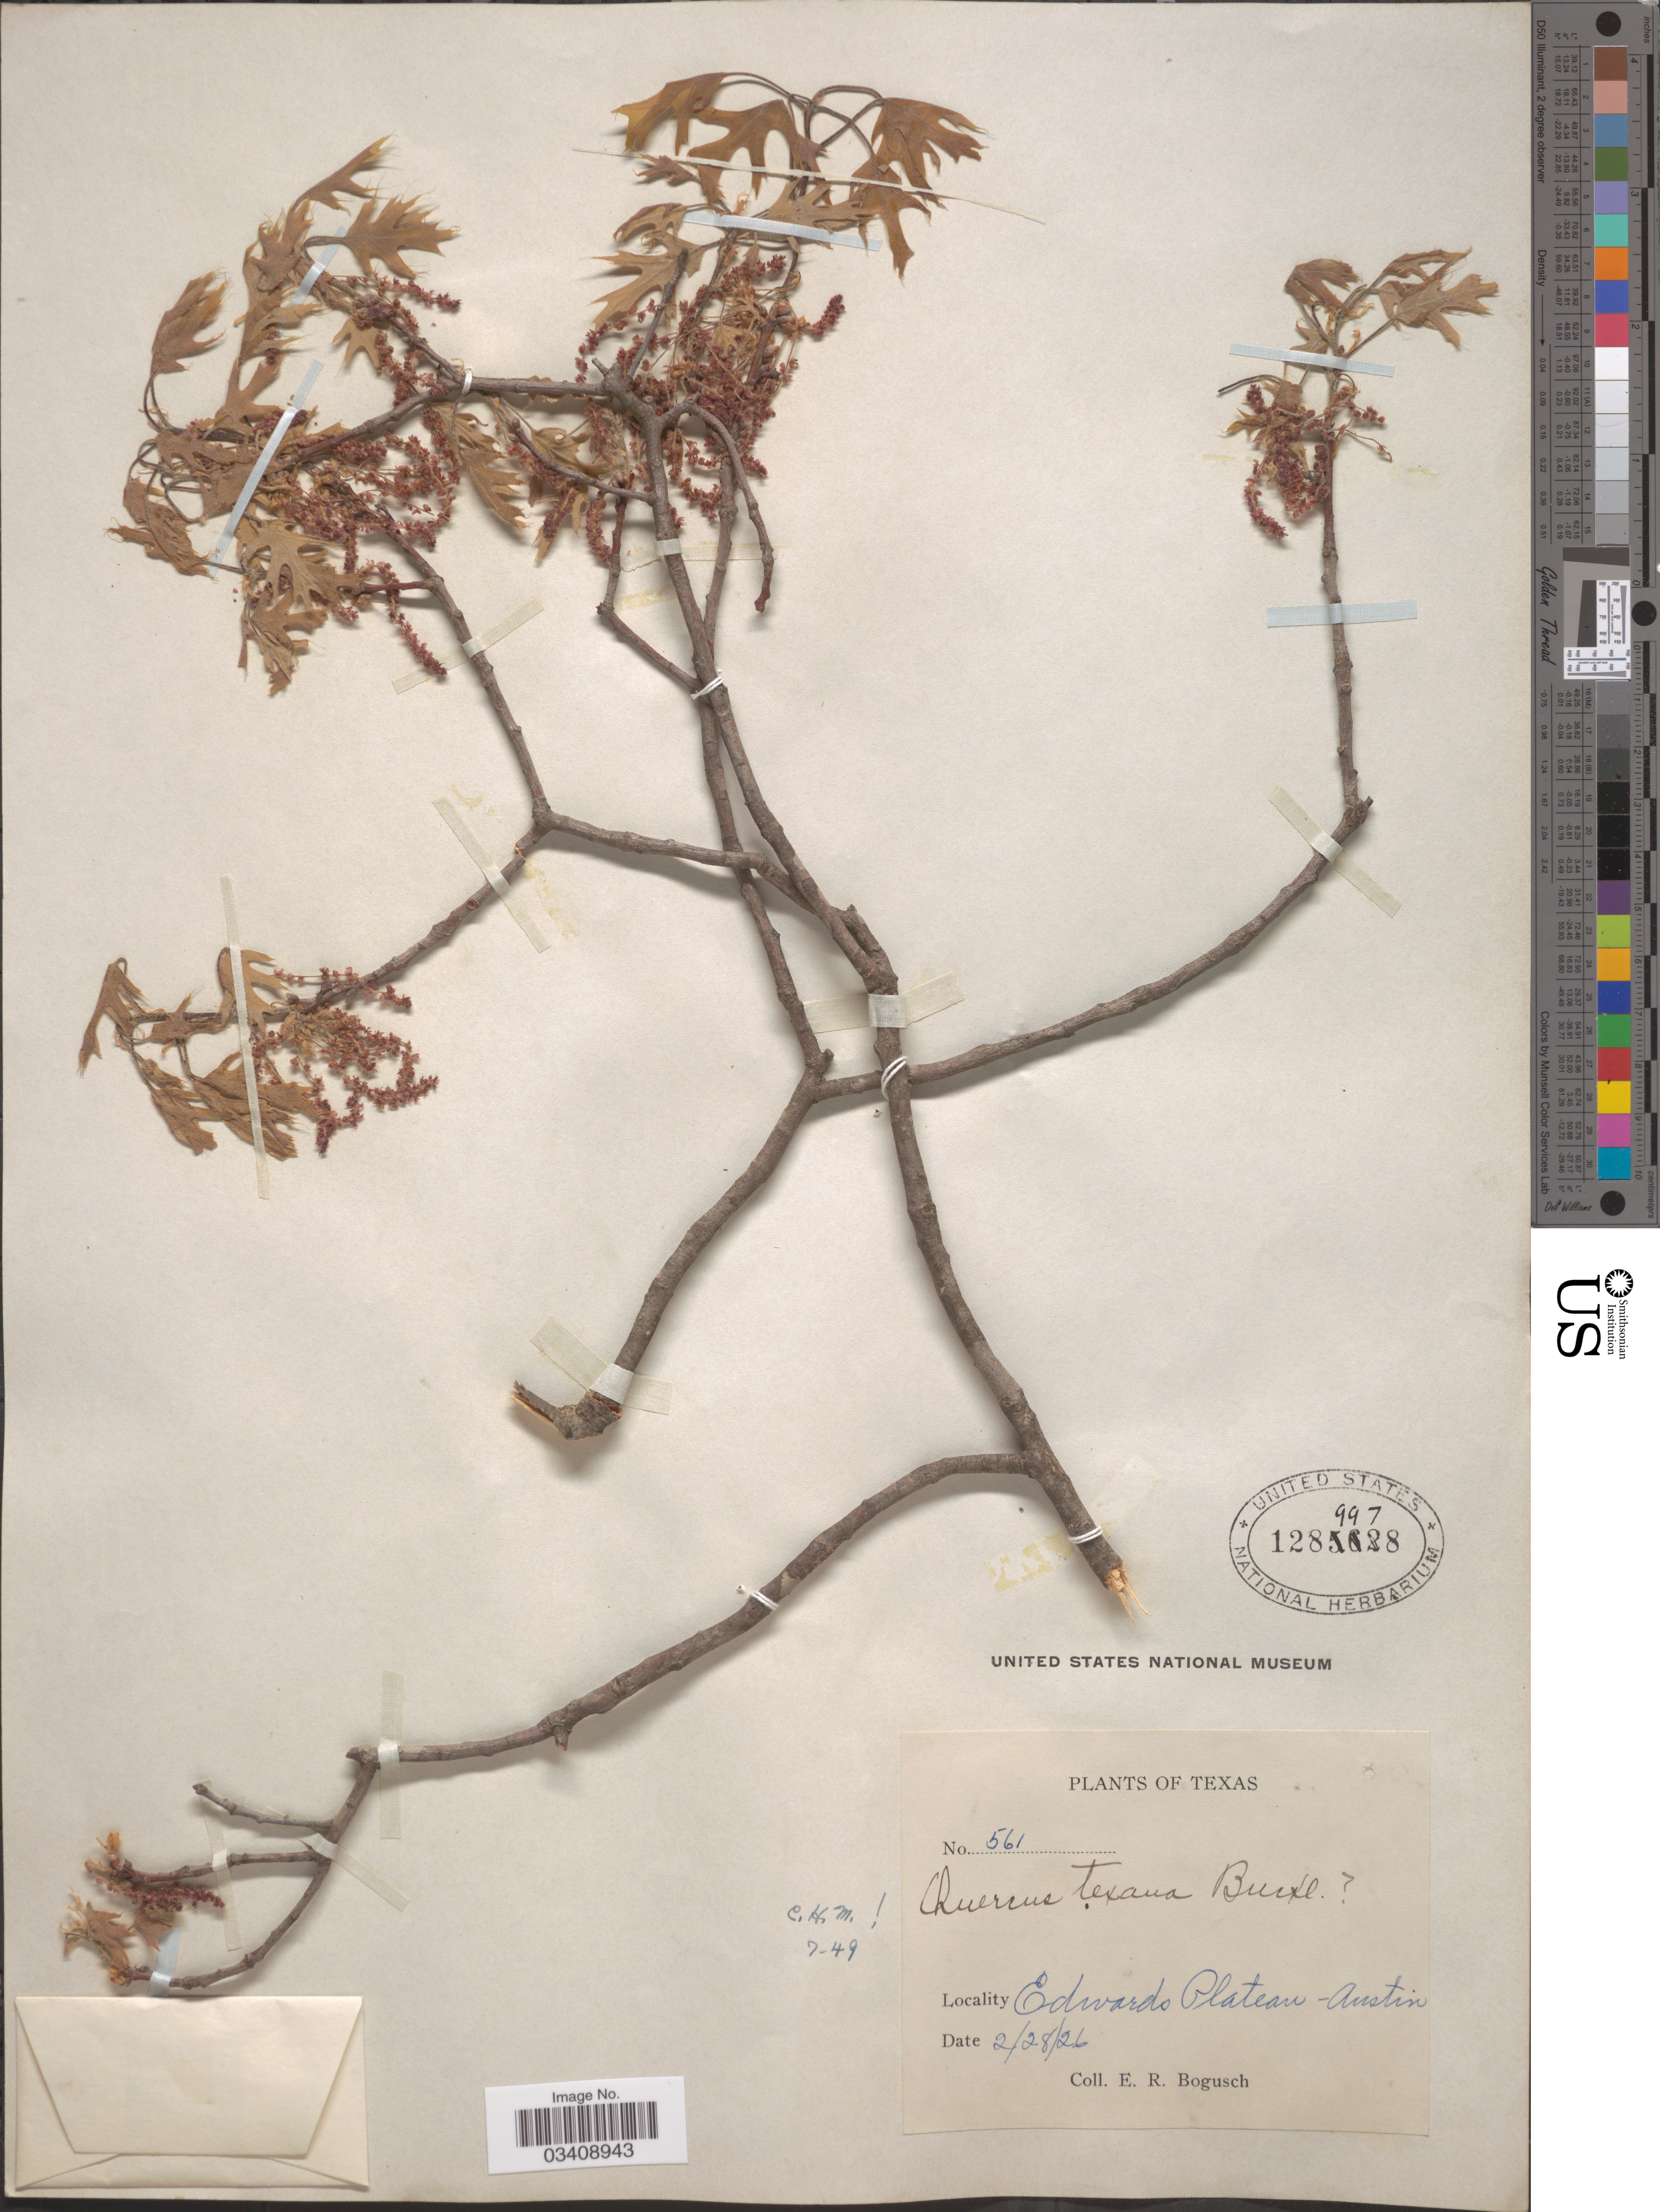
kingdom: Plantae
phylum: Tracheophyta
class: Magnoliopsida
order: Fagales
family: Fagaceae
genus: Quercus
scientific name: Quercus texana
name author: Buckley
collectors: E. Bogusch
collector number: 561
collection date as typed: Transcribed d/m/y: 28/2/26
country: United States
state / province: Texas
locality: Edwards Plateau- Austin.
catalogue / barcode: US 1289978